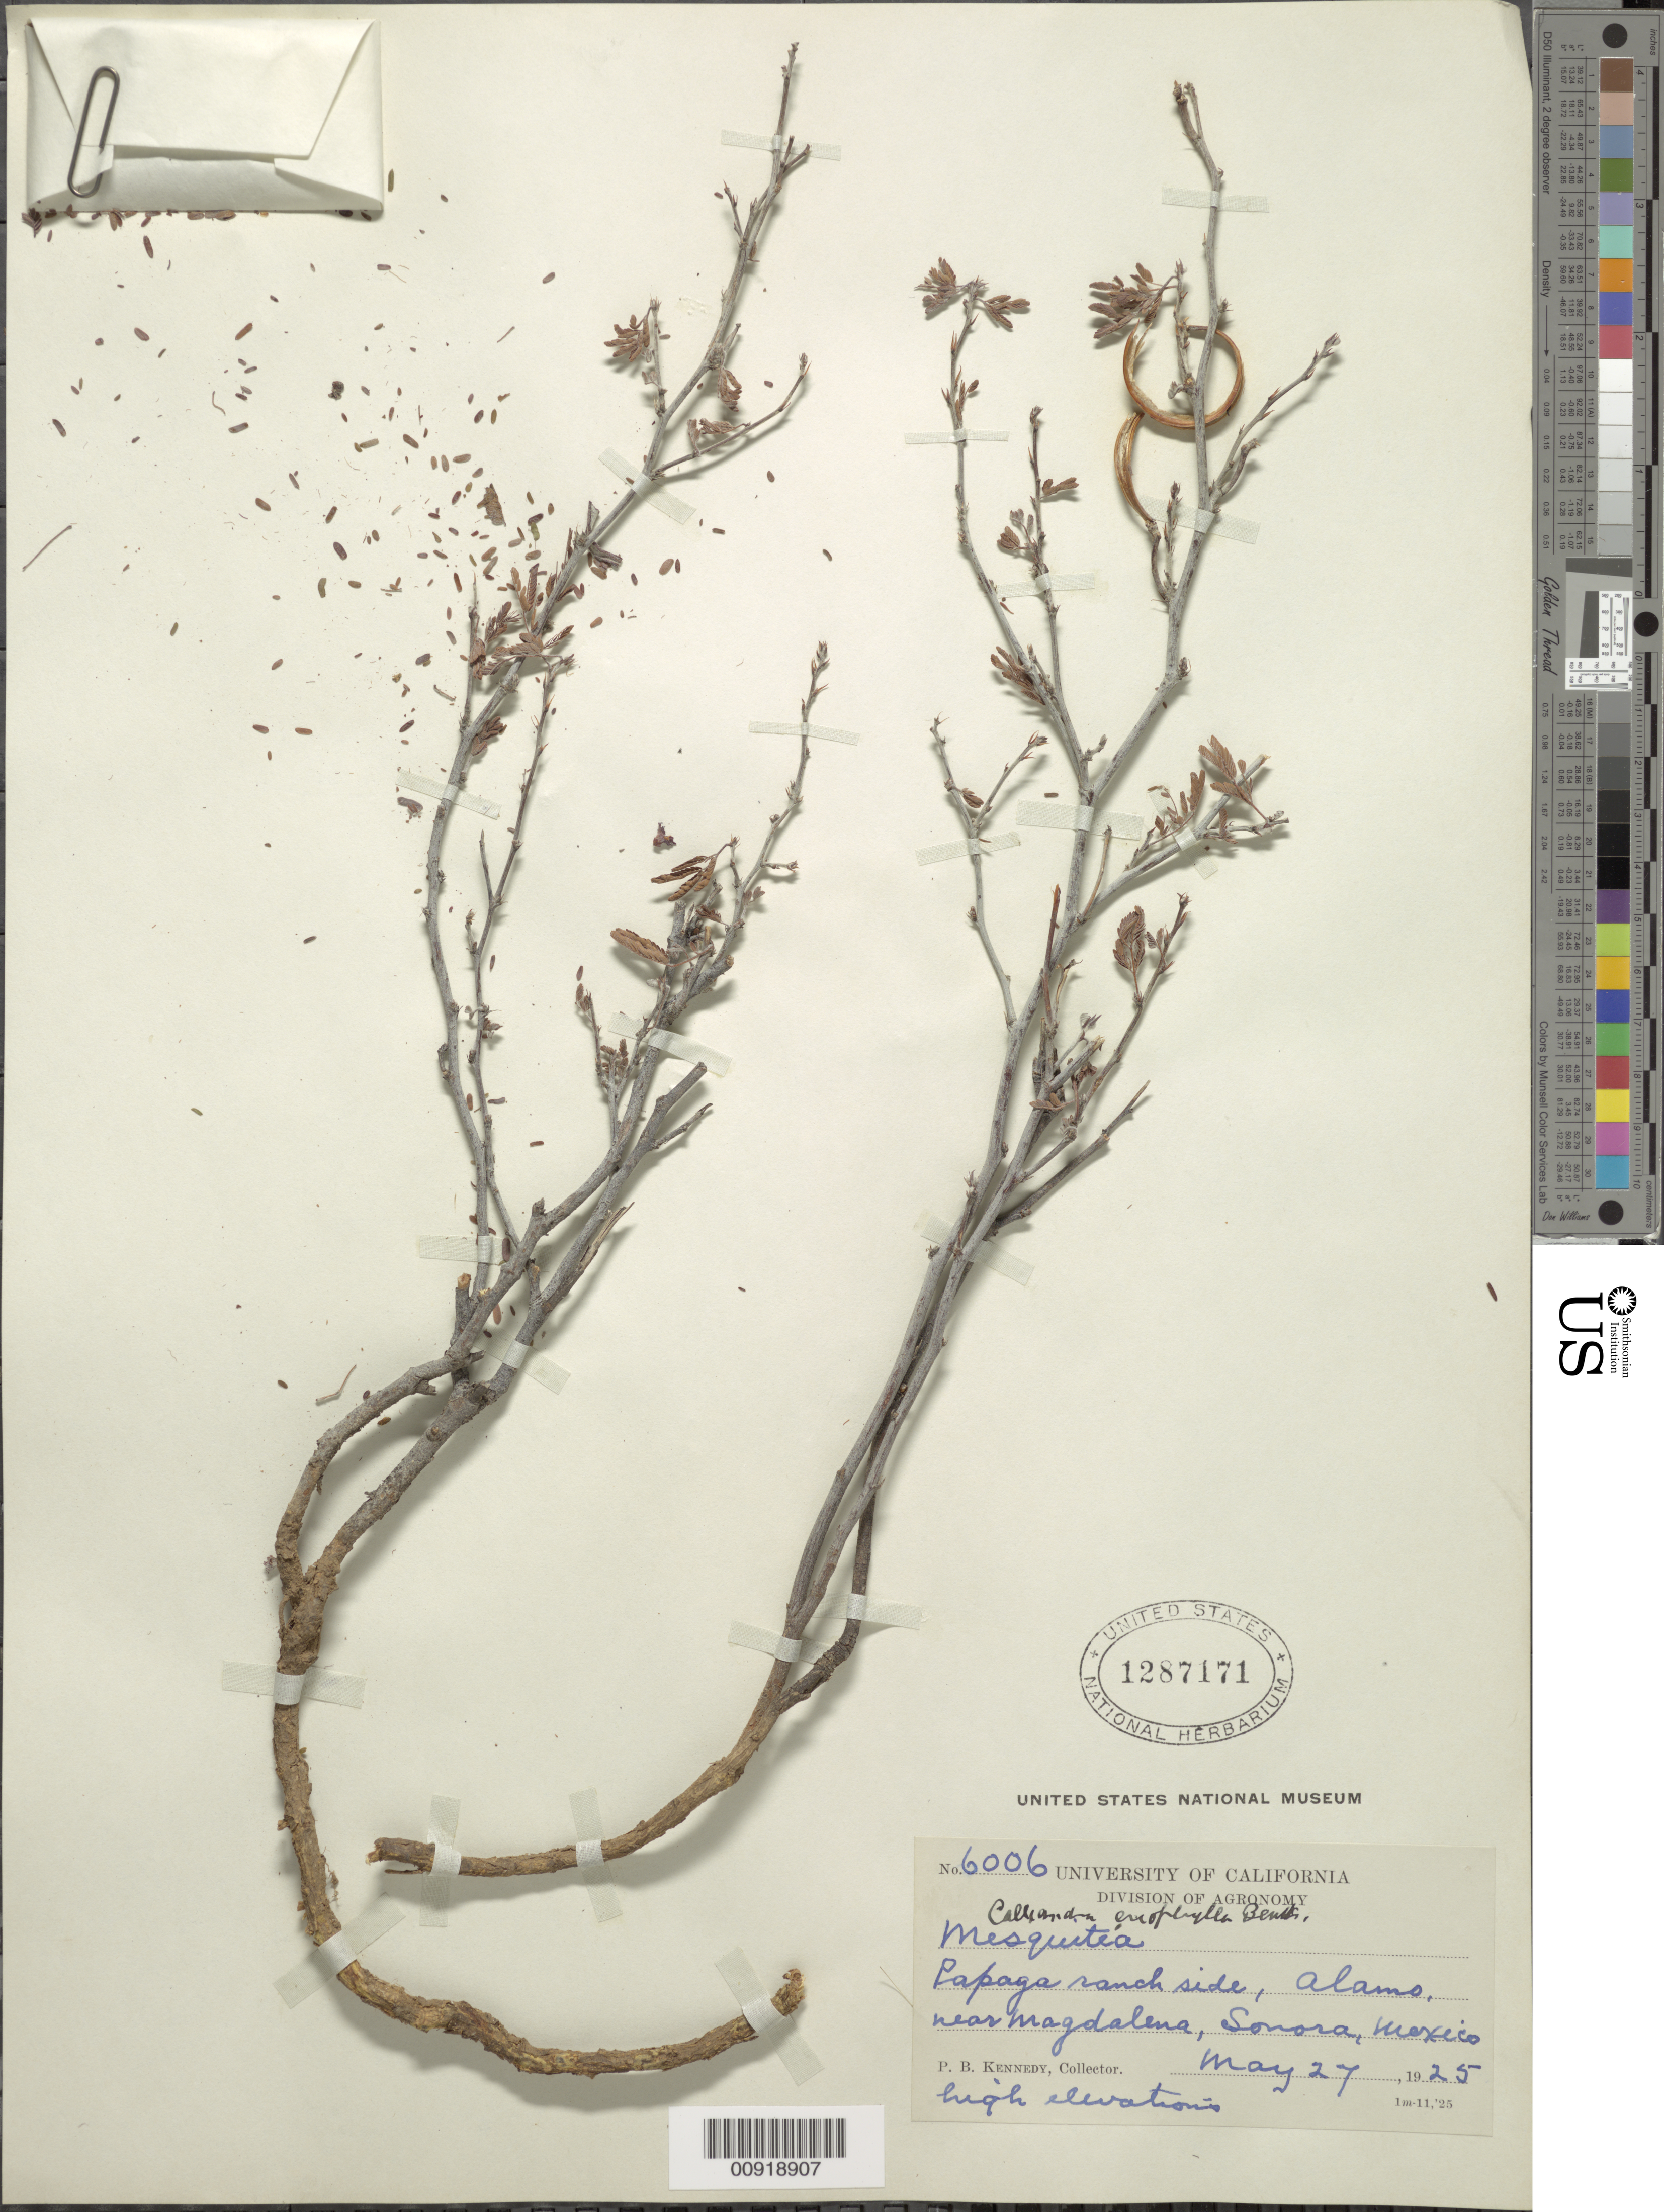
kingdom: Plantae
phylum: Tracheophyta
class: Magnoliopsida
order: Fabales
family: Fabaceae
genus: Calliandra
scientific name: Calliandra eriophylla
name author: Benth.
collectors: P. B. Kennedy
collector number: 6006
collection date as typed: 27 May 1925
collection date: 1925-05-27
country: Mexico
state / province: Sonora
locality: Papaya ranch side, Alamo, near Magdalena, Sonora.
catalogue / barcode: US 1287171